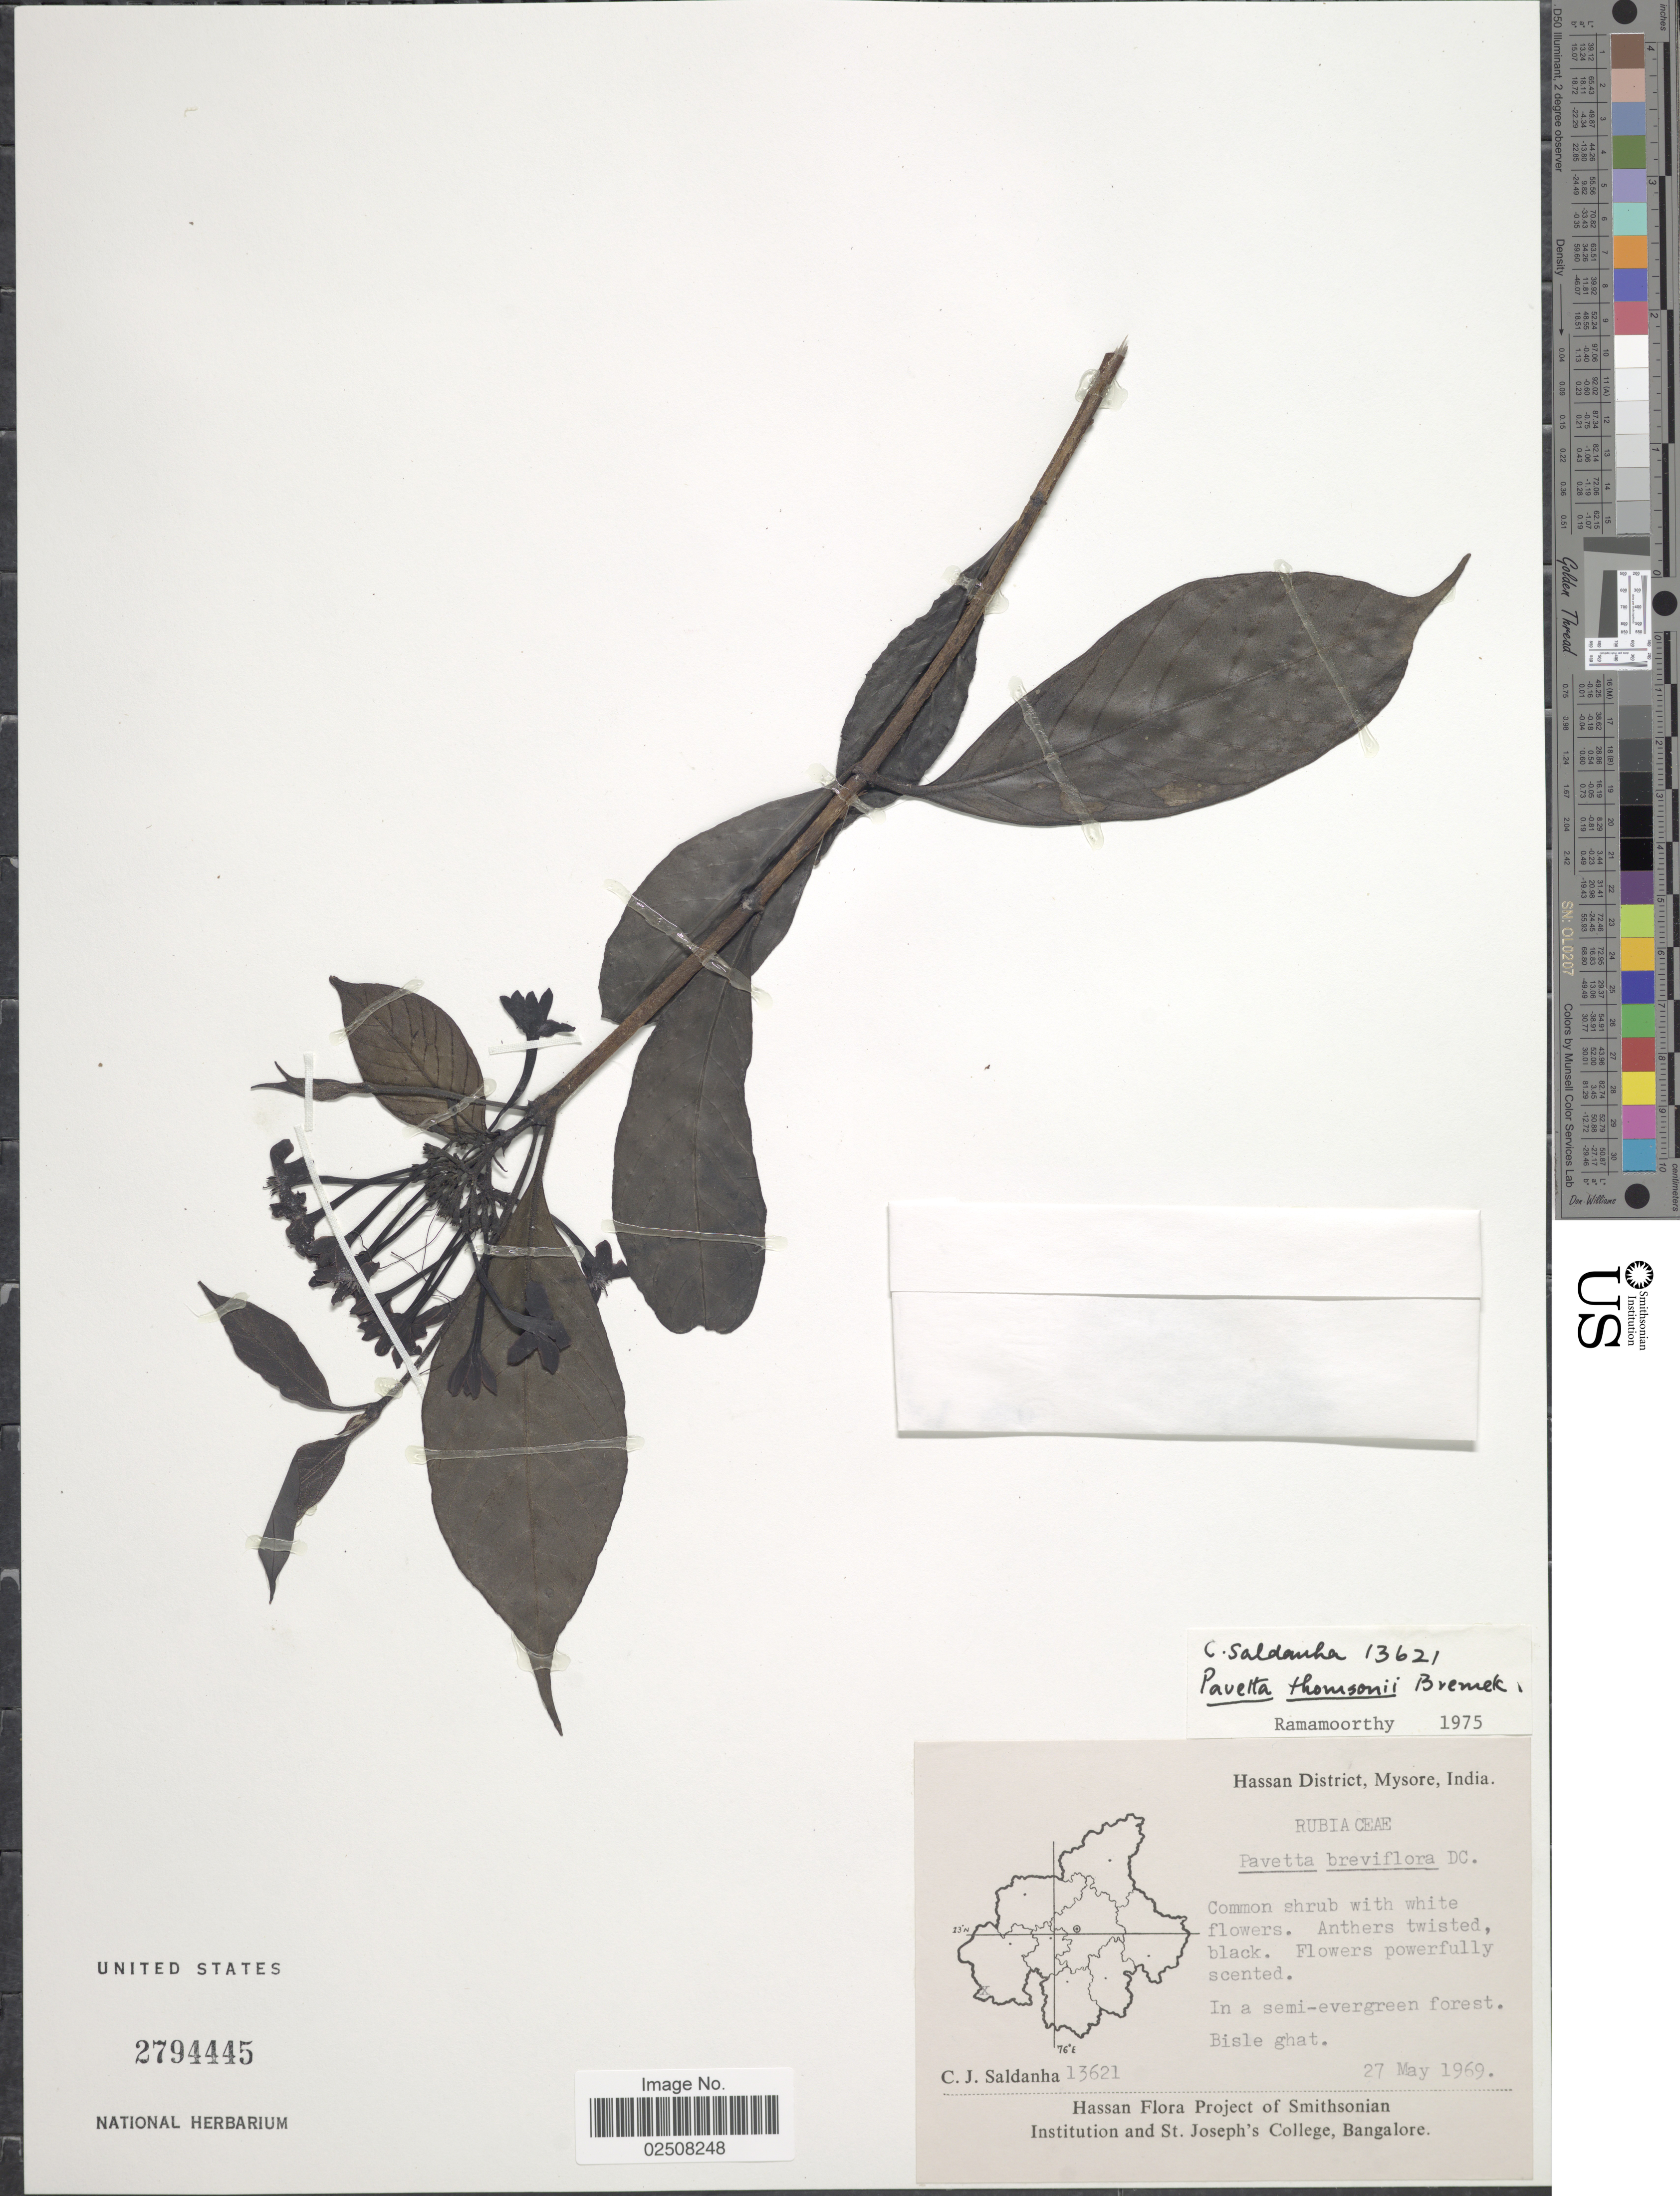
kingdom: Plantae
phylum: Tracheophyta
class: Magnoliopsida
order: Gentianales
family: Rubiaceae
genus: Pavetta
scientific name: Pavetta thomsonii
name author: Bremek.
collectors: C. J. Saldanha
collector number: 13621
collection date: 1969-05-27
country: India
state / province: Karnataka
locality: Hassan District, Mysore, In a semi-evergreen forest. Bisle ghat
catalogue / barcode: US 2794445